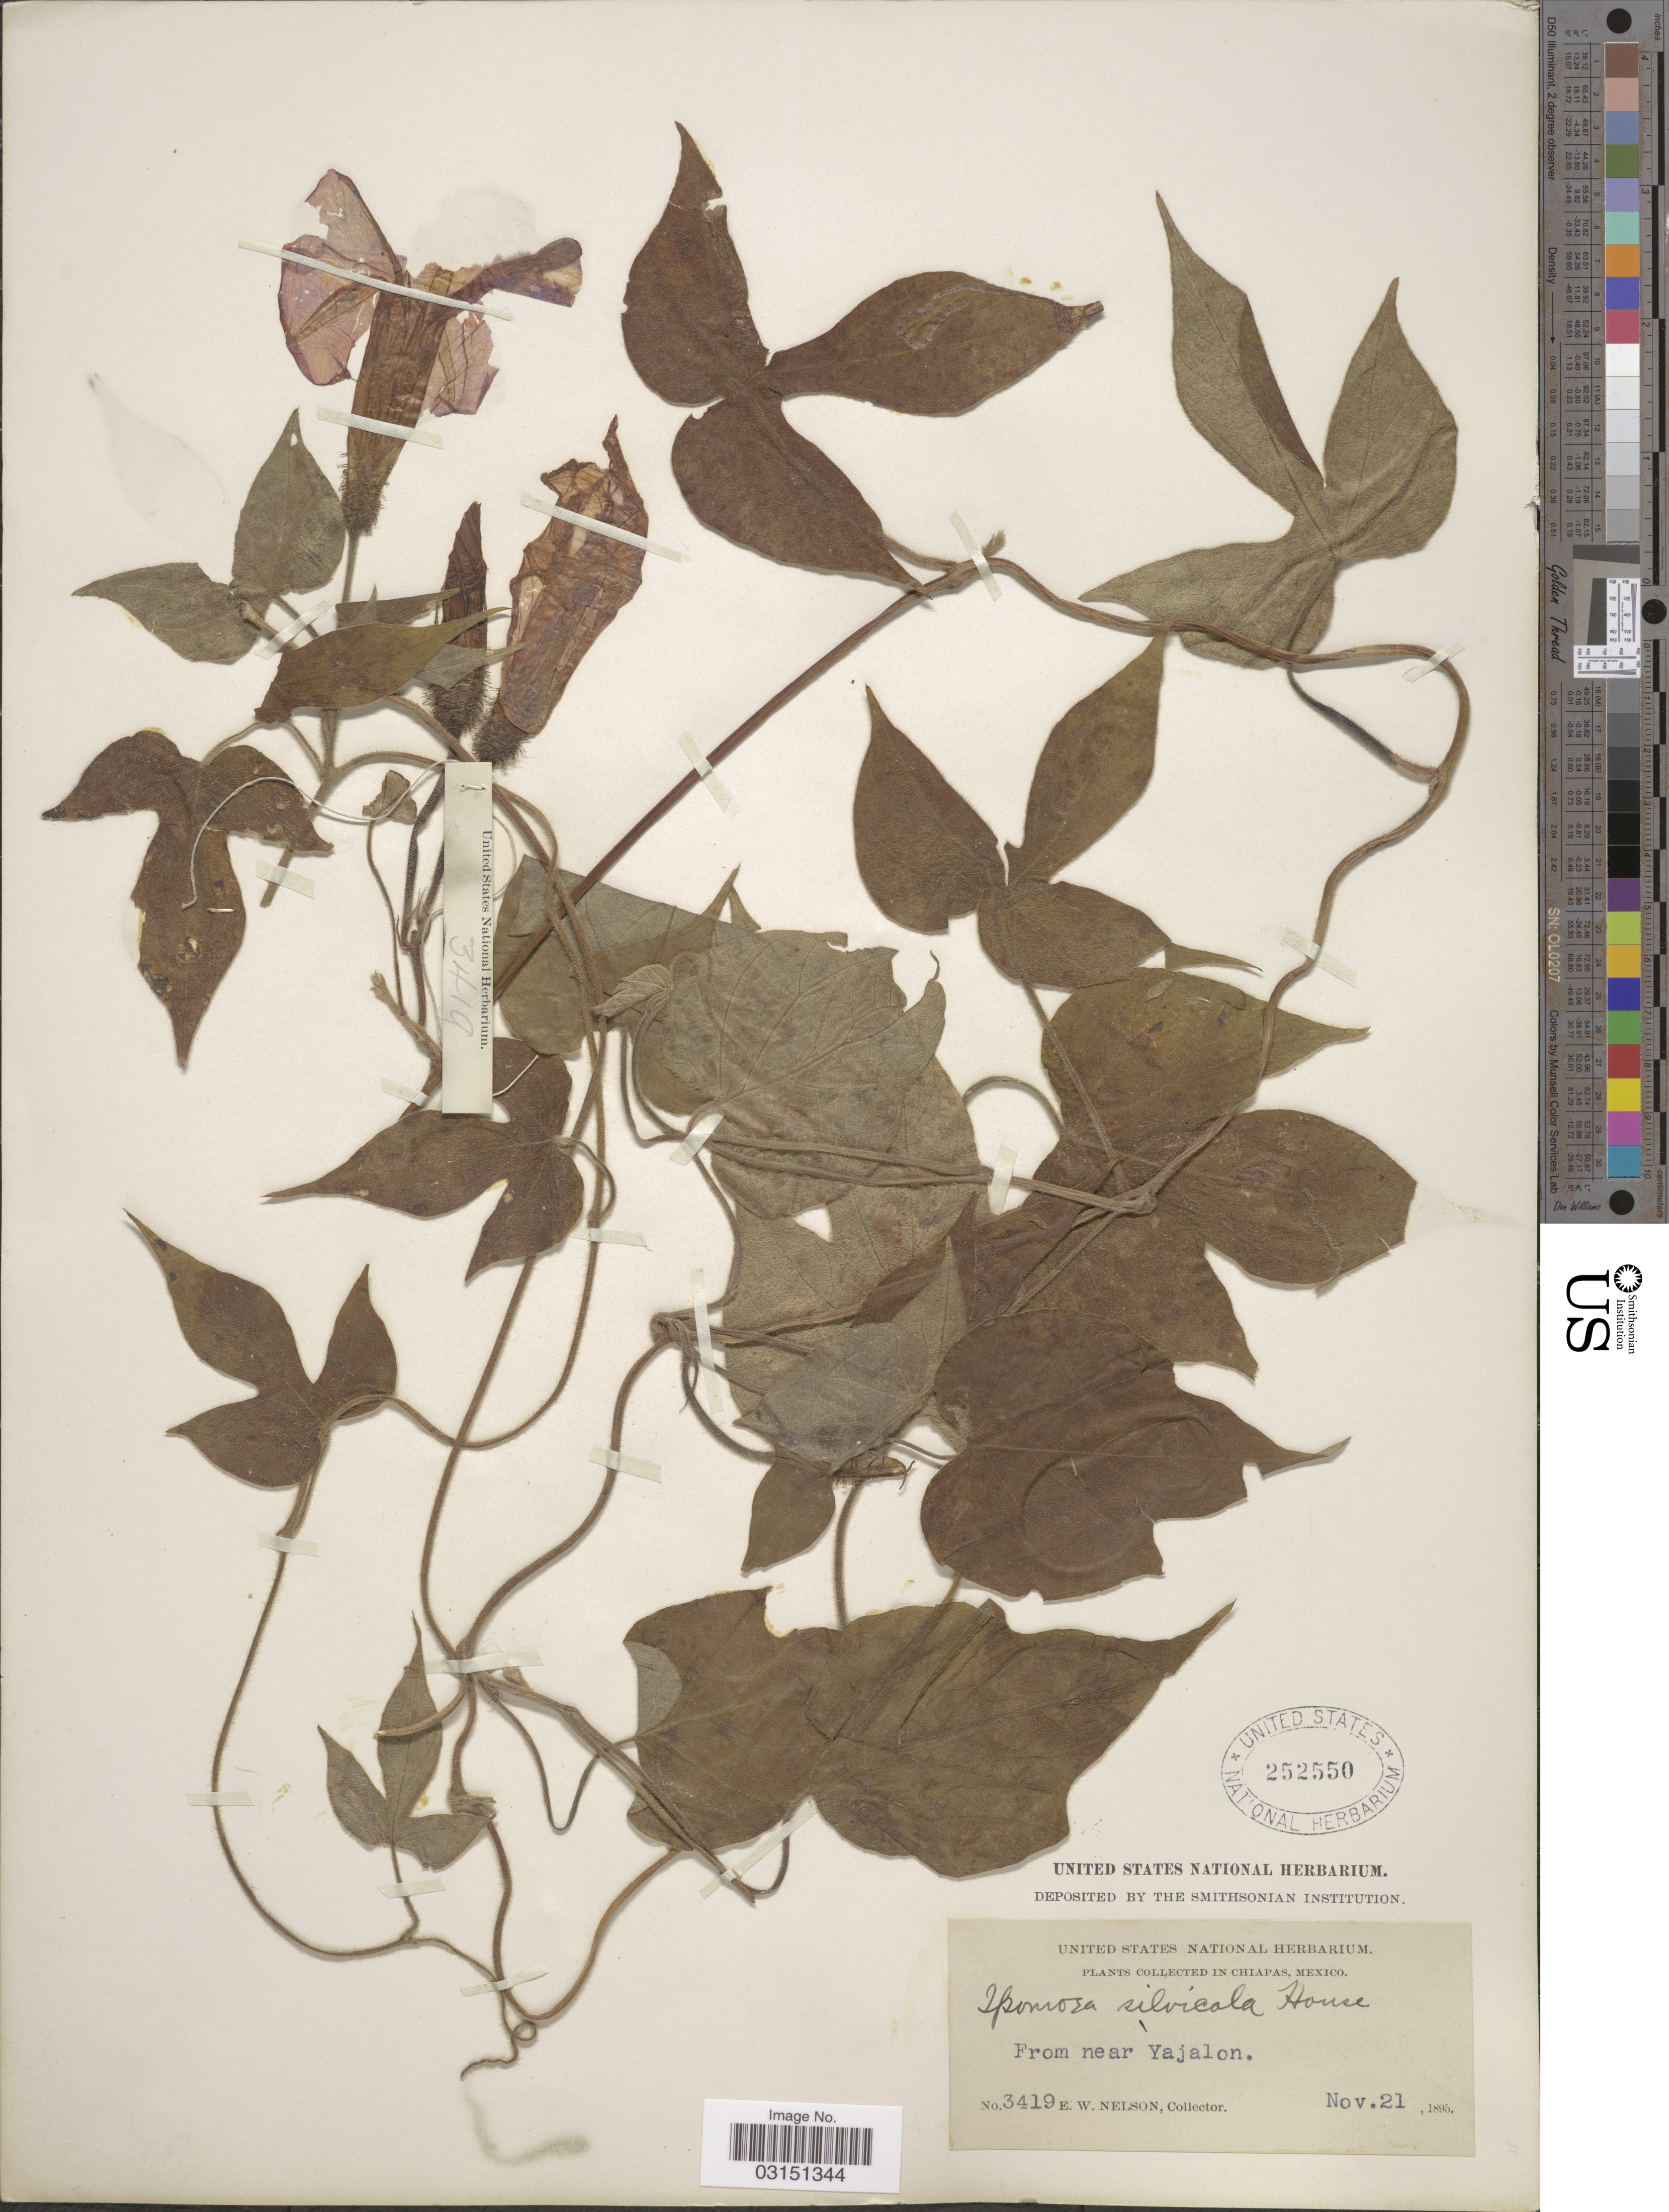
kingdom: Plantae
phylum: Tracheophyta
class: Magnoliopsida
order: Solanales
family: Convolvulaceae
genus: Ipomoea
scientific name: Ipomoea silvicola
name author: House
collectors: E. W. Nelson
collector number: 3419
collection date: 1895-11-21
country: Mexico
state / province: Chiapas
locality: From near Yajalon.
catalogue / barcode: US 252550